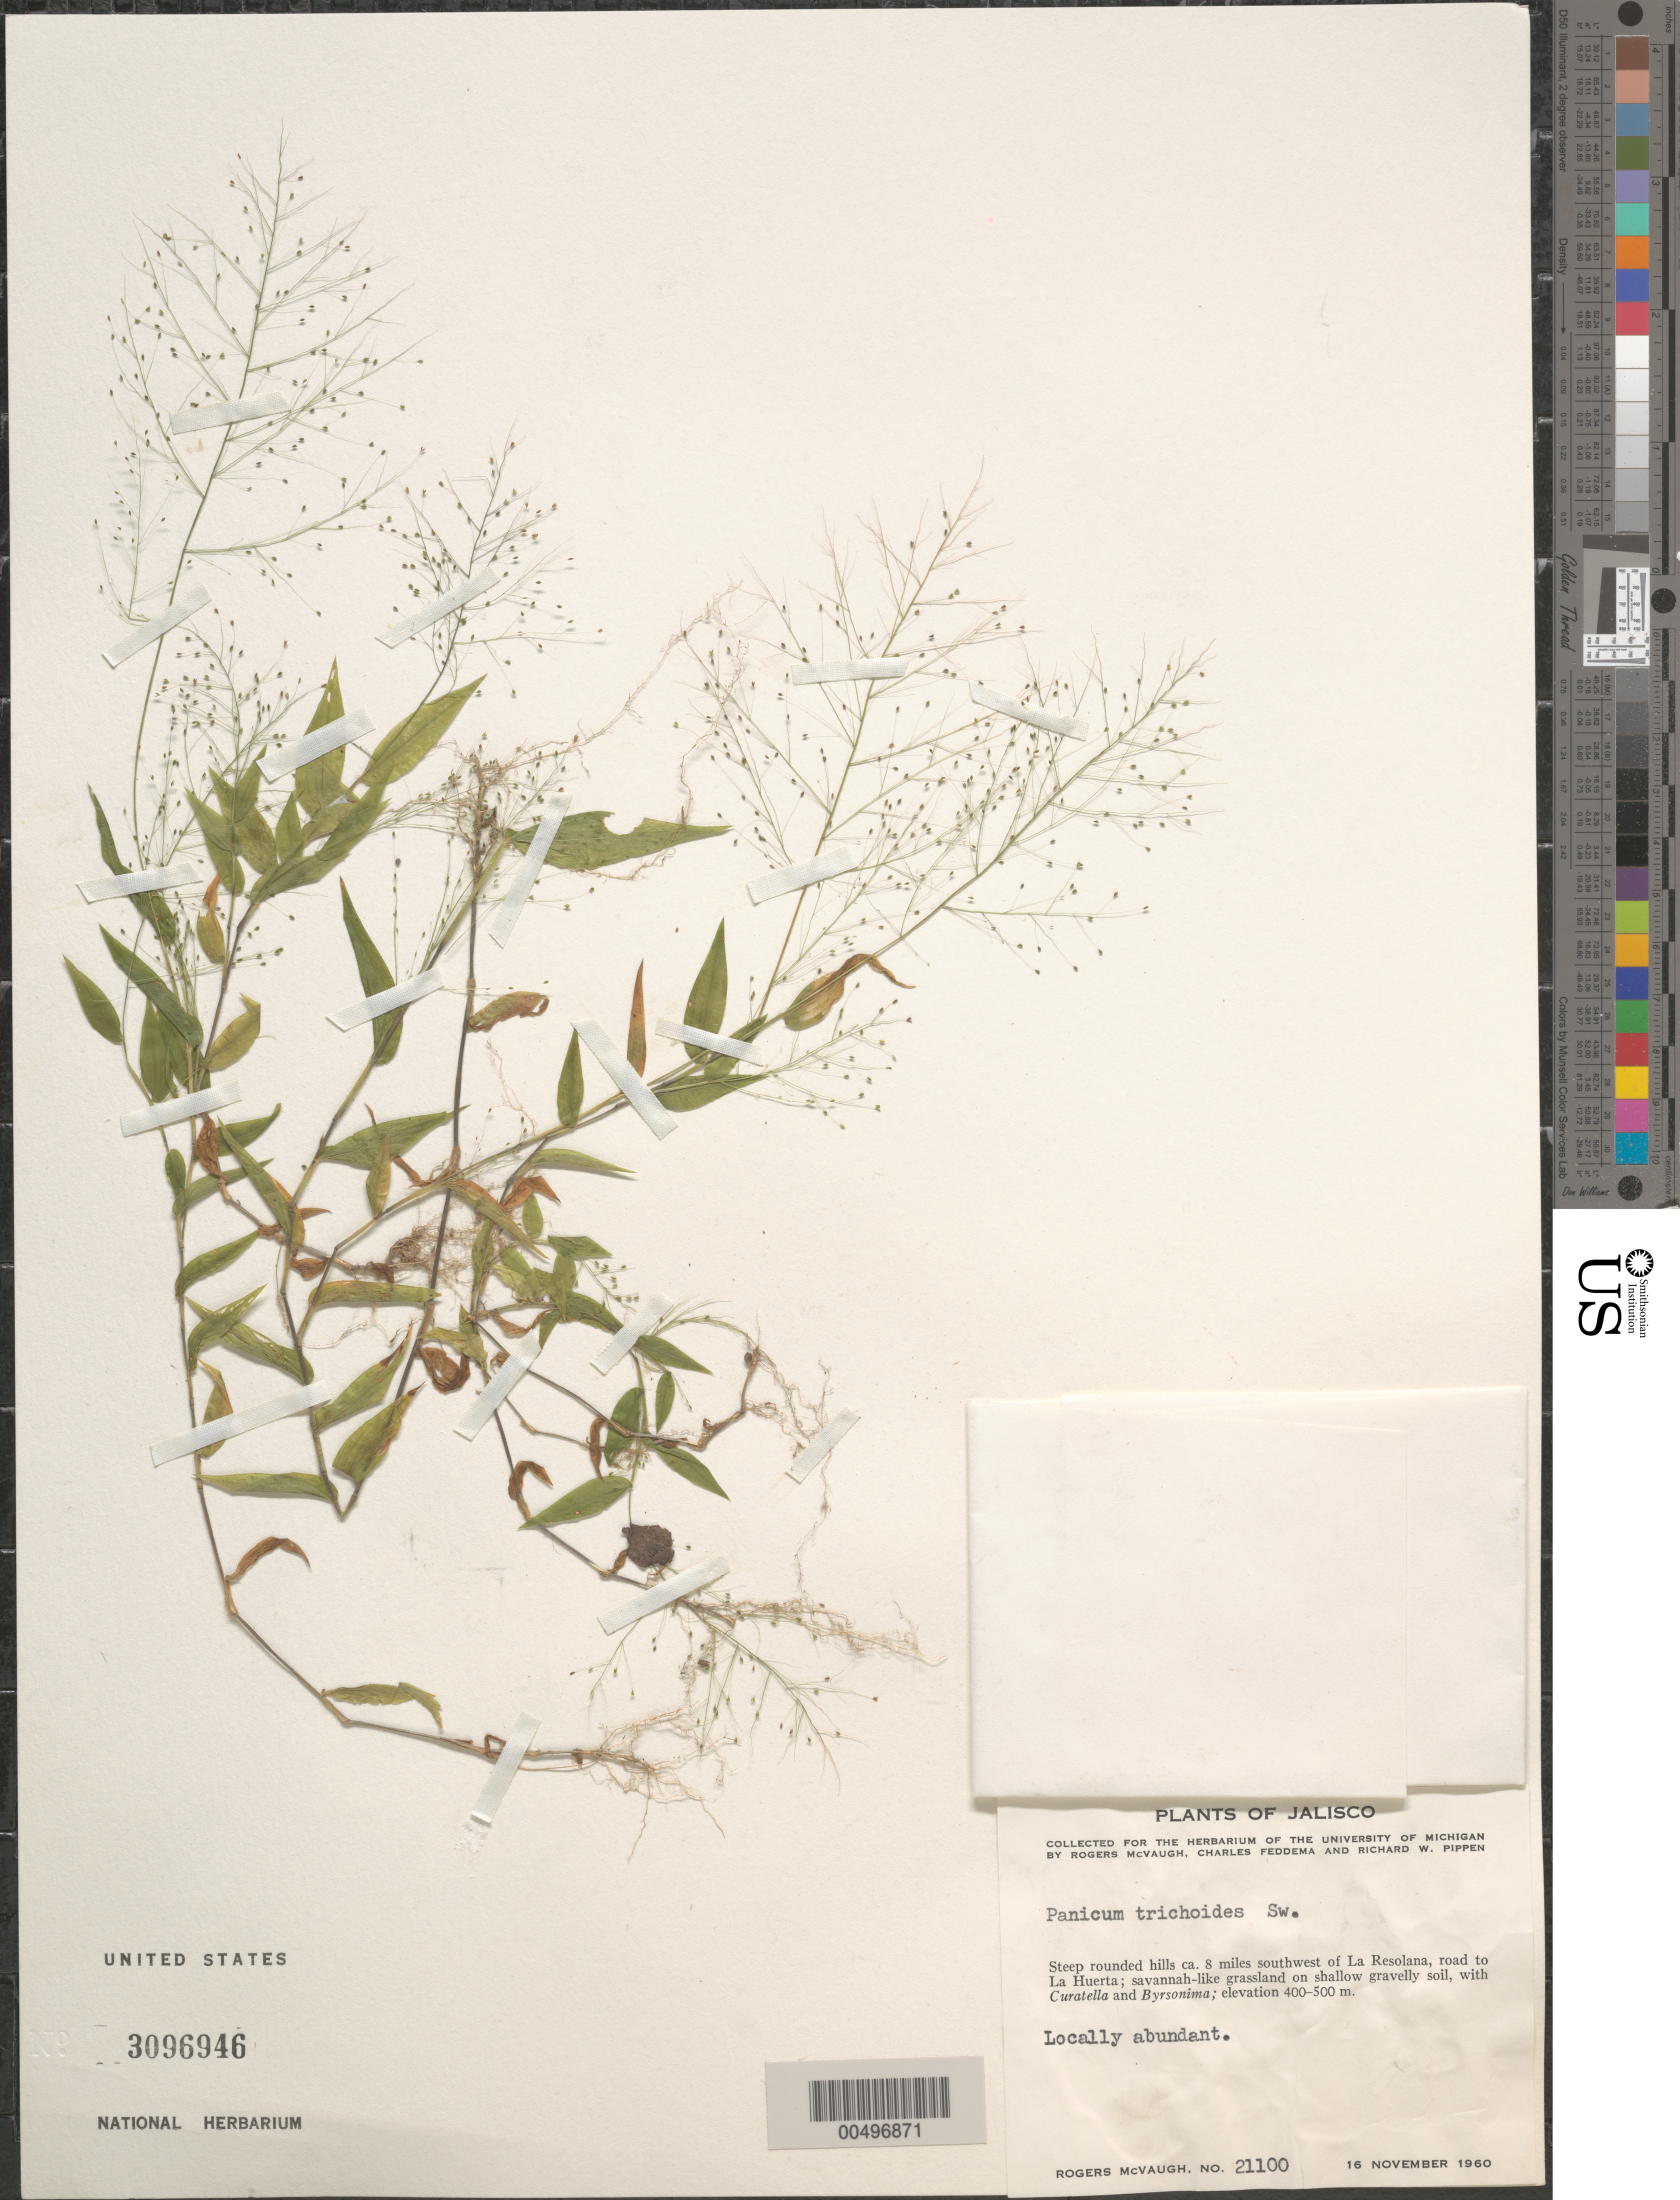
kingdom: Plantae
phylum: Tracheophyta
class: Liliopsida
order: Poales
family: Poaceae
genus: Panicum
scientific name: Panicum trichoides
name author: Sw.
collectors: R. McVaugh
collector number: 211010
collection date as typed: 16 Nov 1960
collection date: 1960-11-16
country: Mexico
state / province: Jalisco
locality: Ca 8 mi SW of La Resolana, rd to La Huerta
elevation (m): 400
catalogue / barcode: US 3096946